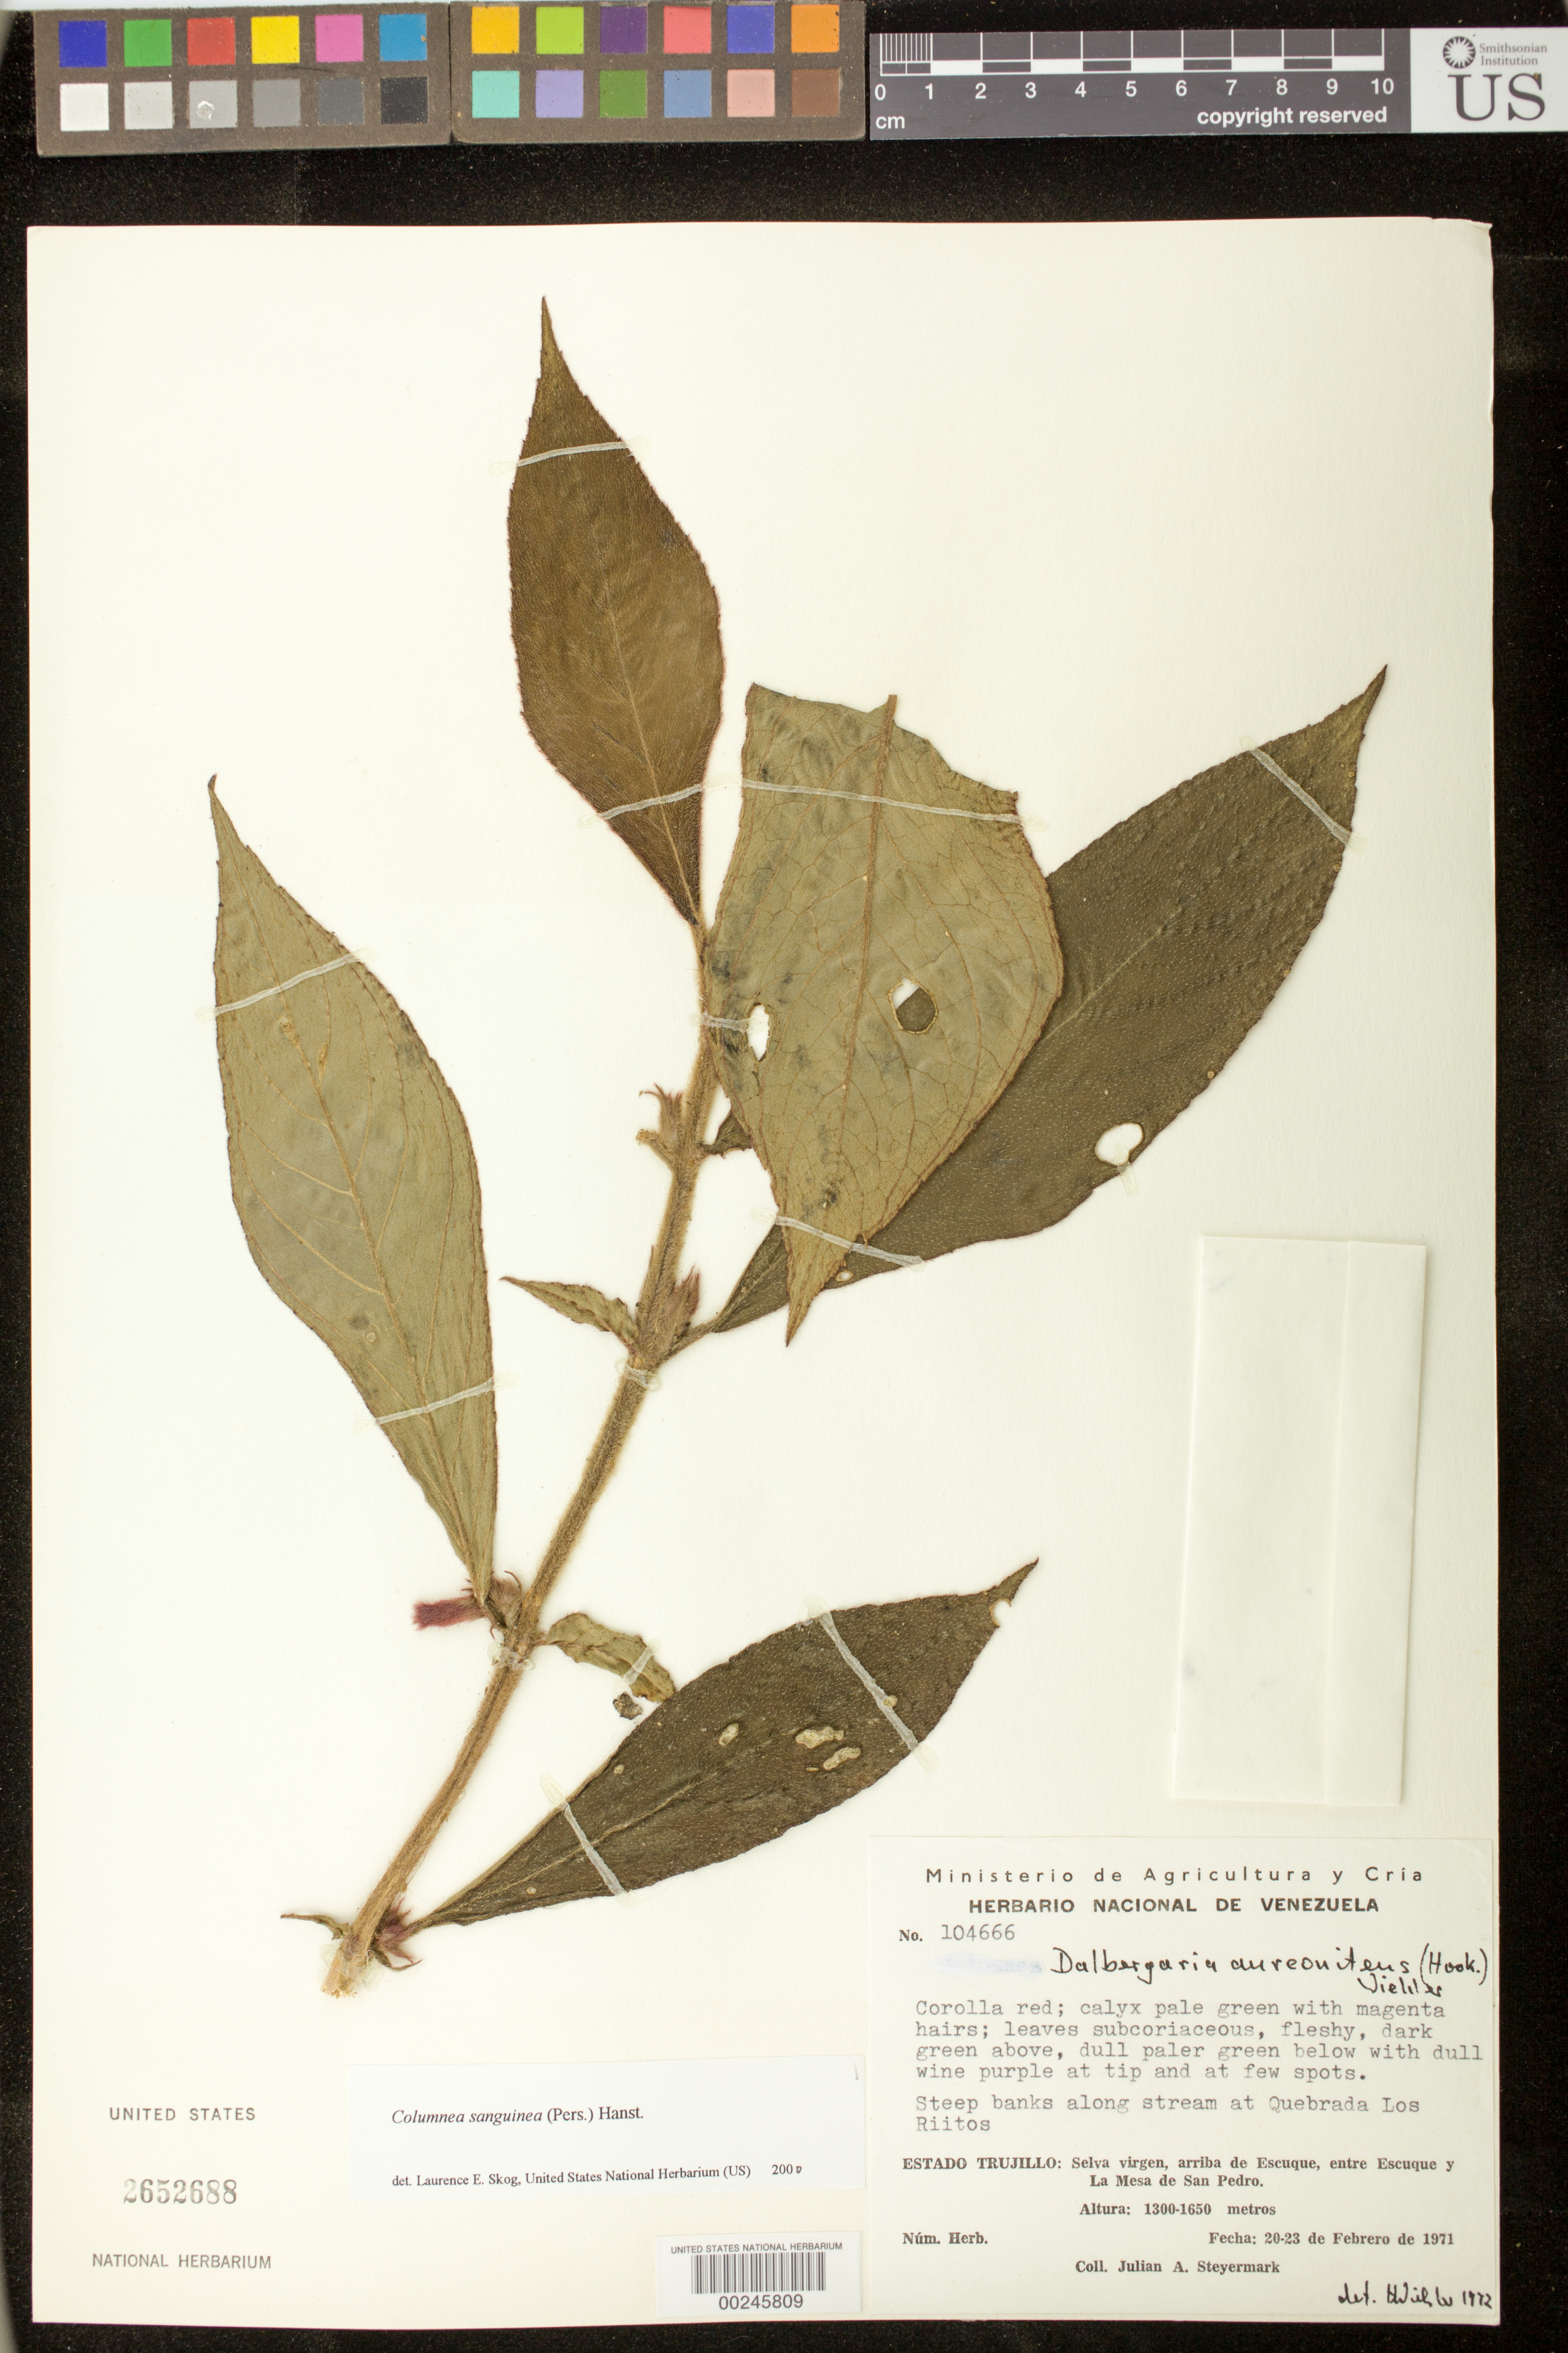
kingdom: Plantae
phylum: Tracheophyta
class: Magnoliopsida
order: Lamiales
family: Gesneriaceae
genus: Columnea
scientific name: Columnea sanguinea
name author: (Pers.) Hanst.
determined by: Skog, Laurence E.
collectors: J. Steyermark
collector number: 104666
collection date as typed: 20-23 Feb 1971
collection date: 1971-02-20/1971-02-23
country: Venezuela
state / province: Trujillo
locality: Above Escuque, between Escuque and La Mesa de San Pedro, at Quebrada Los Riitos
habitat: Steep banks along stream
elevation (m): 1300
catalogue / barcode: US 2652688